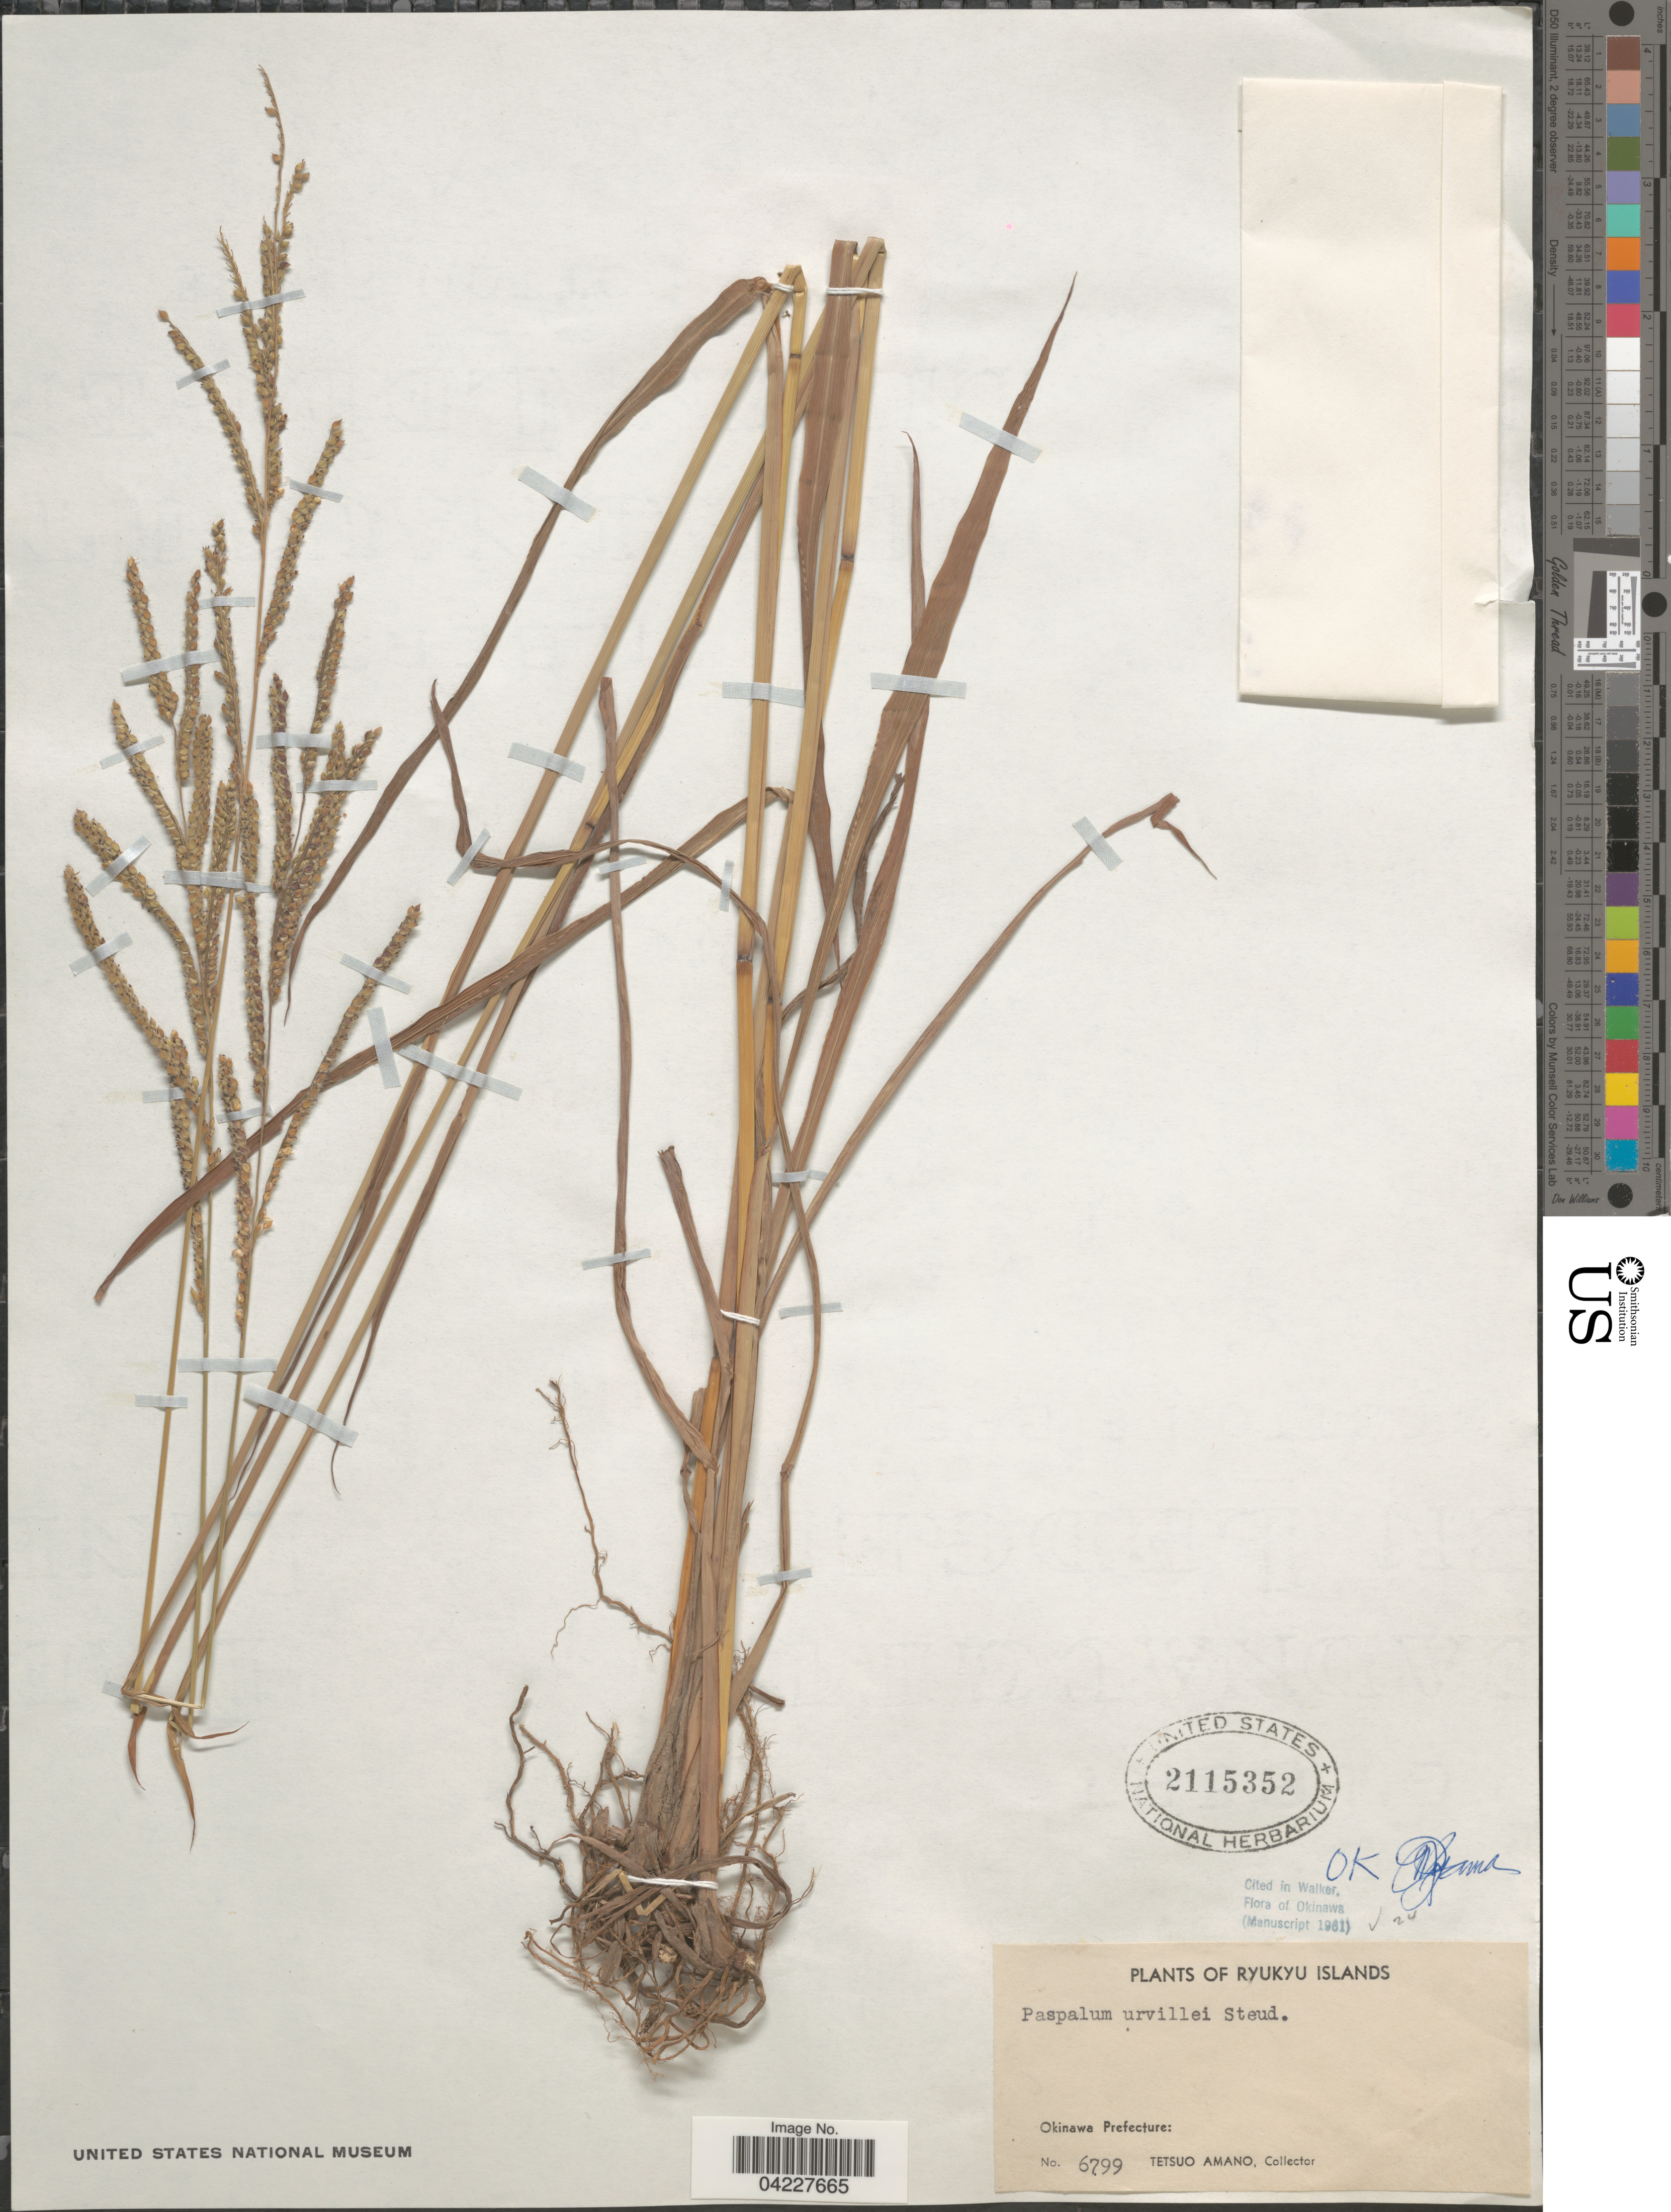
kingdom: Plantae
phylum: Tracheophyta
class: Liliopsida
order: Poales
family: Poaceae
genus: Paspalum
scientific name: Paspalum urvillei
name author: Steud.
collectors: T. Amano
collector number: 6799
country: Japan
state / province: Okinawa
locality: Ryukyu Islands. Okinawa Prefecture.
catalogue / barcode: US 2115352